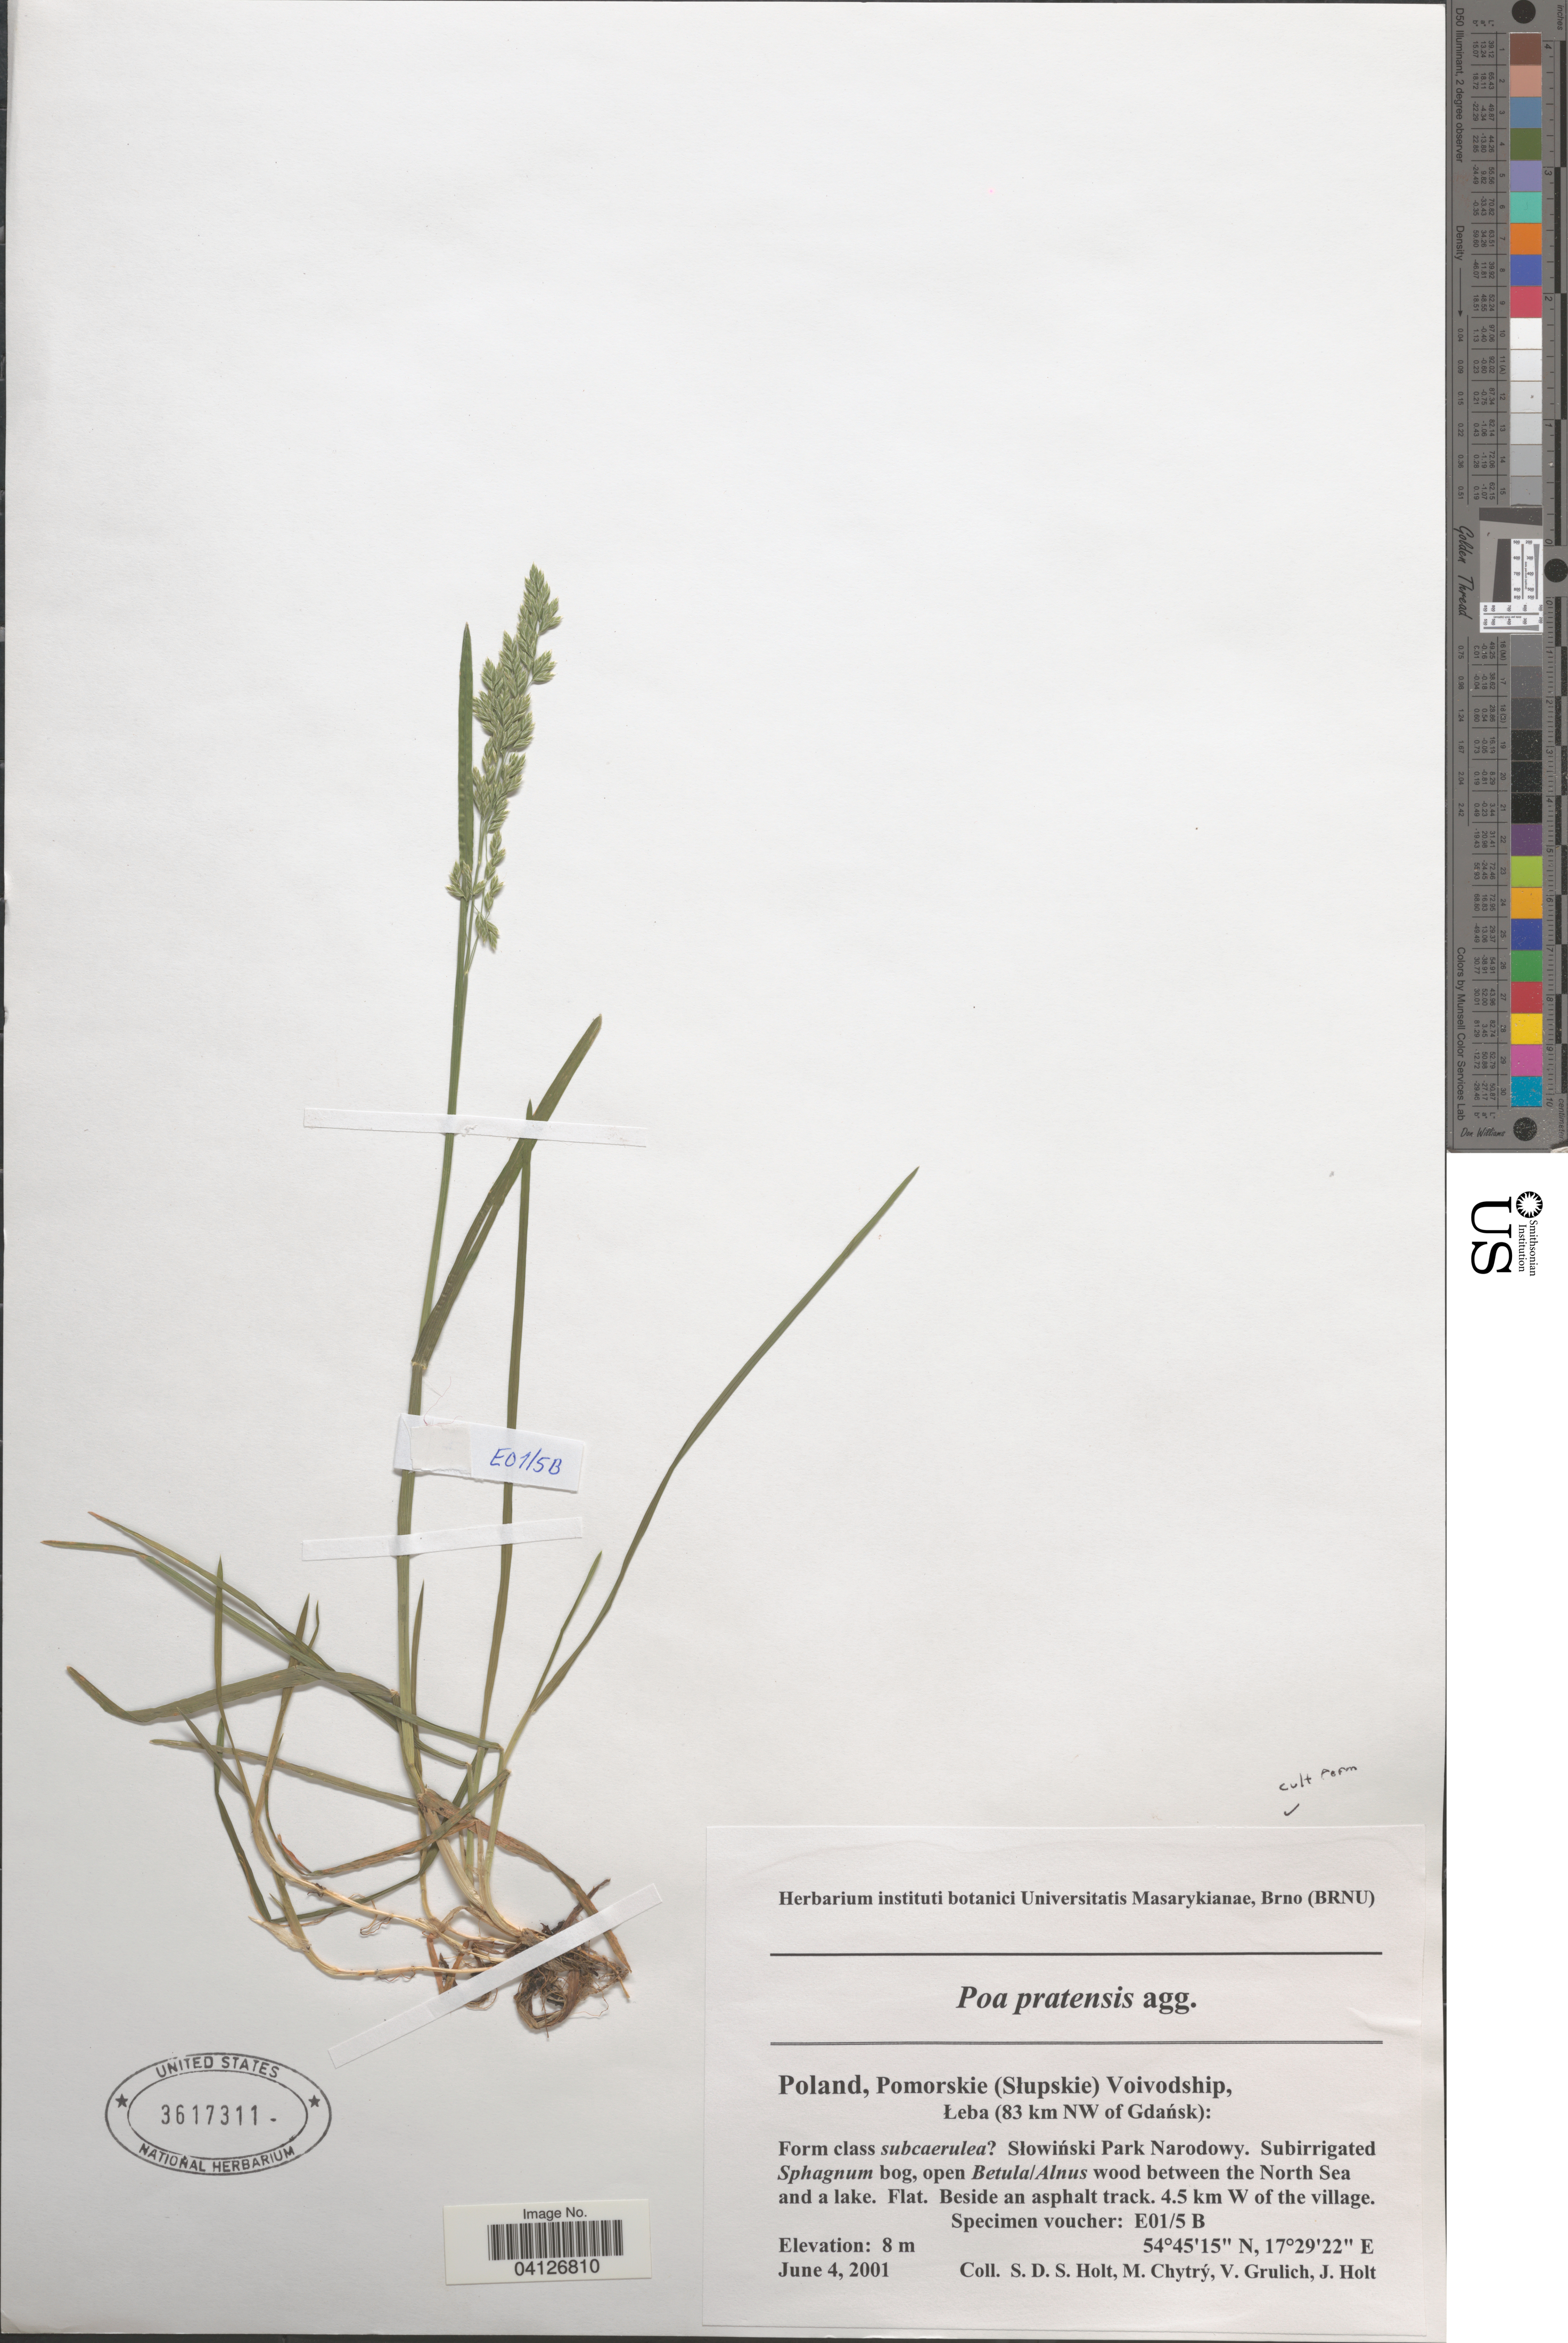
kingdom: Plantae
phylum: Tracheophyta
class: Liliopsida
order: Poales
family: Poaceae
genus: Poa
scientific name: Poa pratensis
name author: L.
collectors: S. Holt, M. Chytrý, V. Grulich & J. Holt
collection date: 2001-06-04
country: Poland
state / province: Pomorskie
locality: (Slupskie) Voivodship, Łeba (83 km NW of Gdańsk): Slowiński Park Narodowy. Between the North Sea and a lake. Flat. Beside an asphalt track. 4.5 km W of the village.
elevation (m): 8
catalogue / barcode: US 3617311